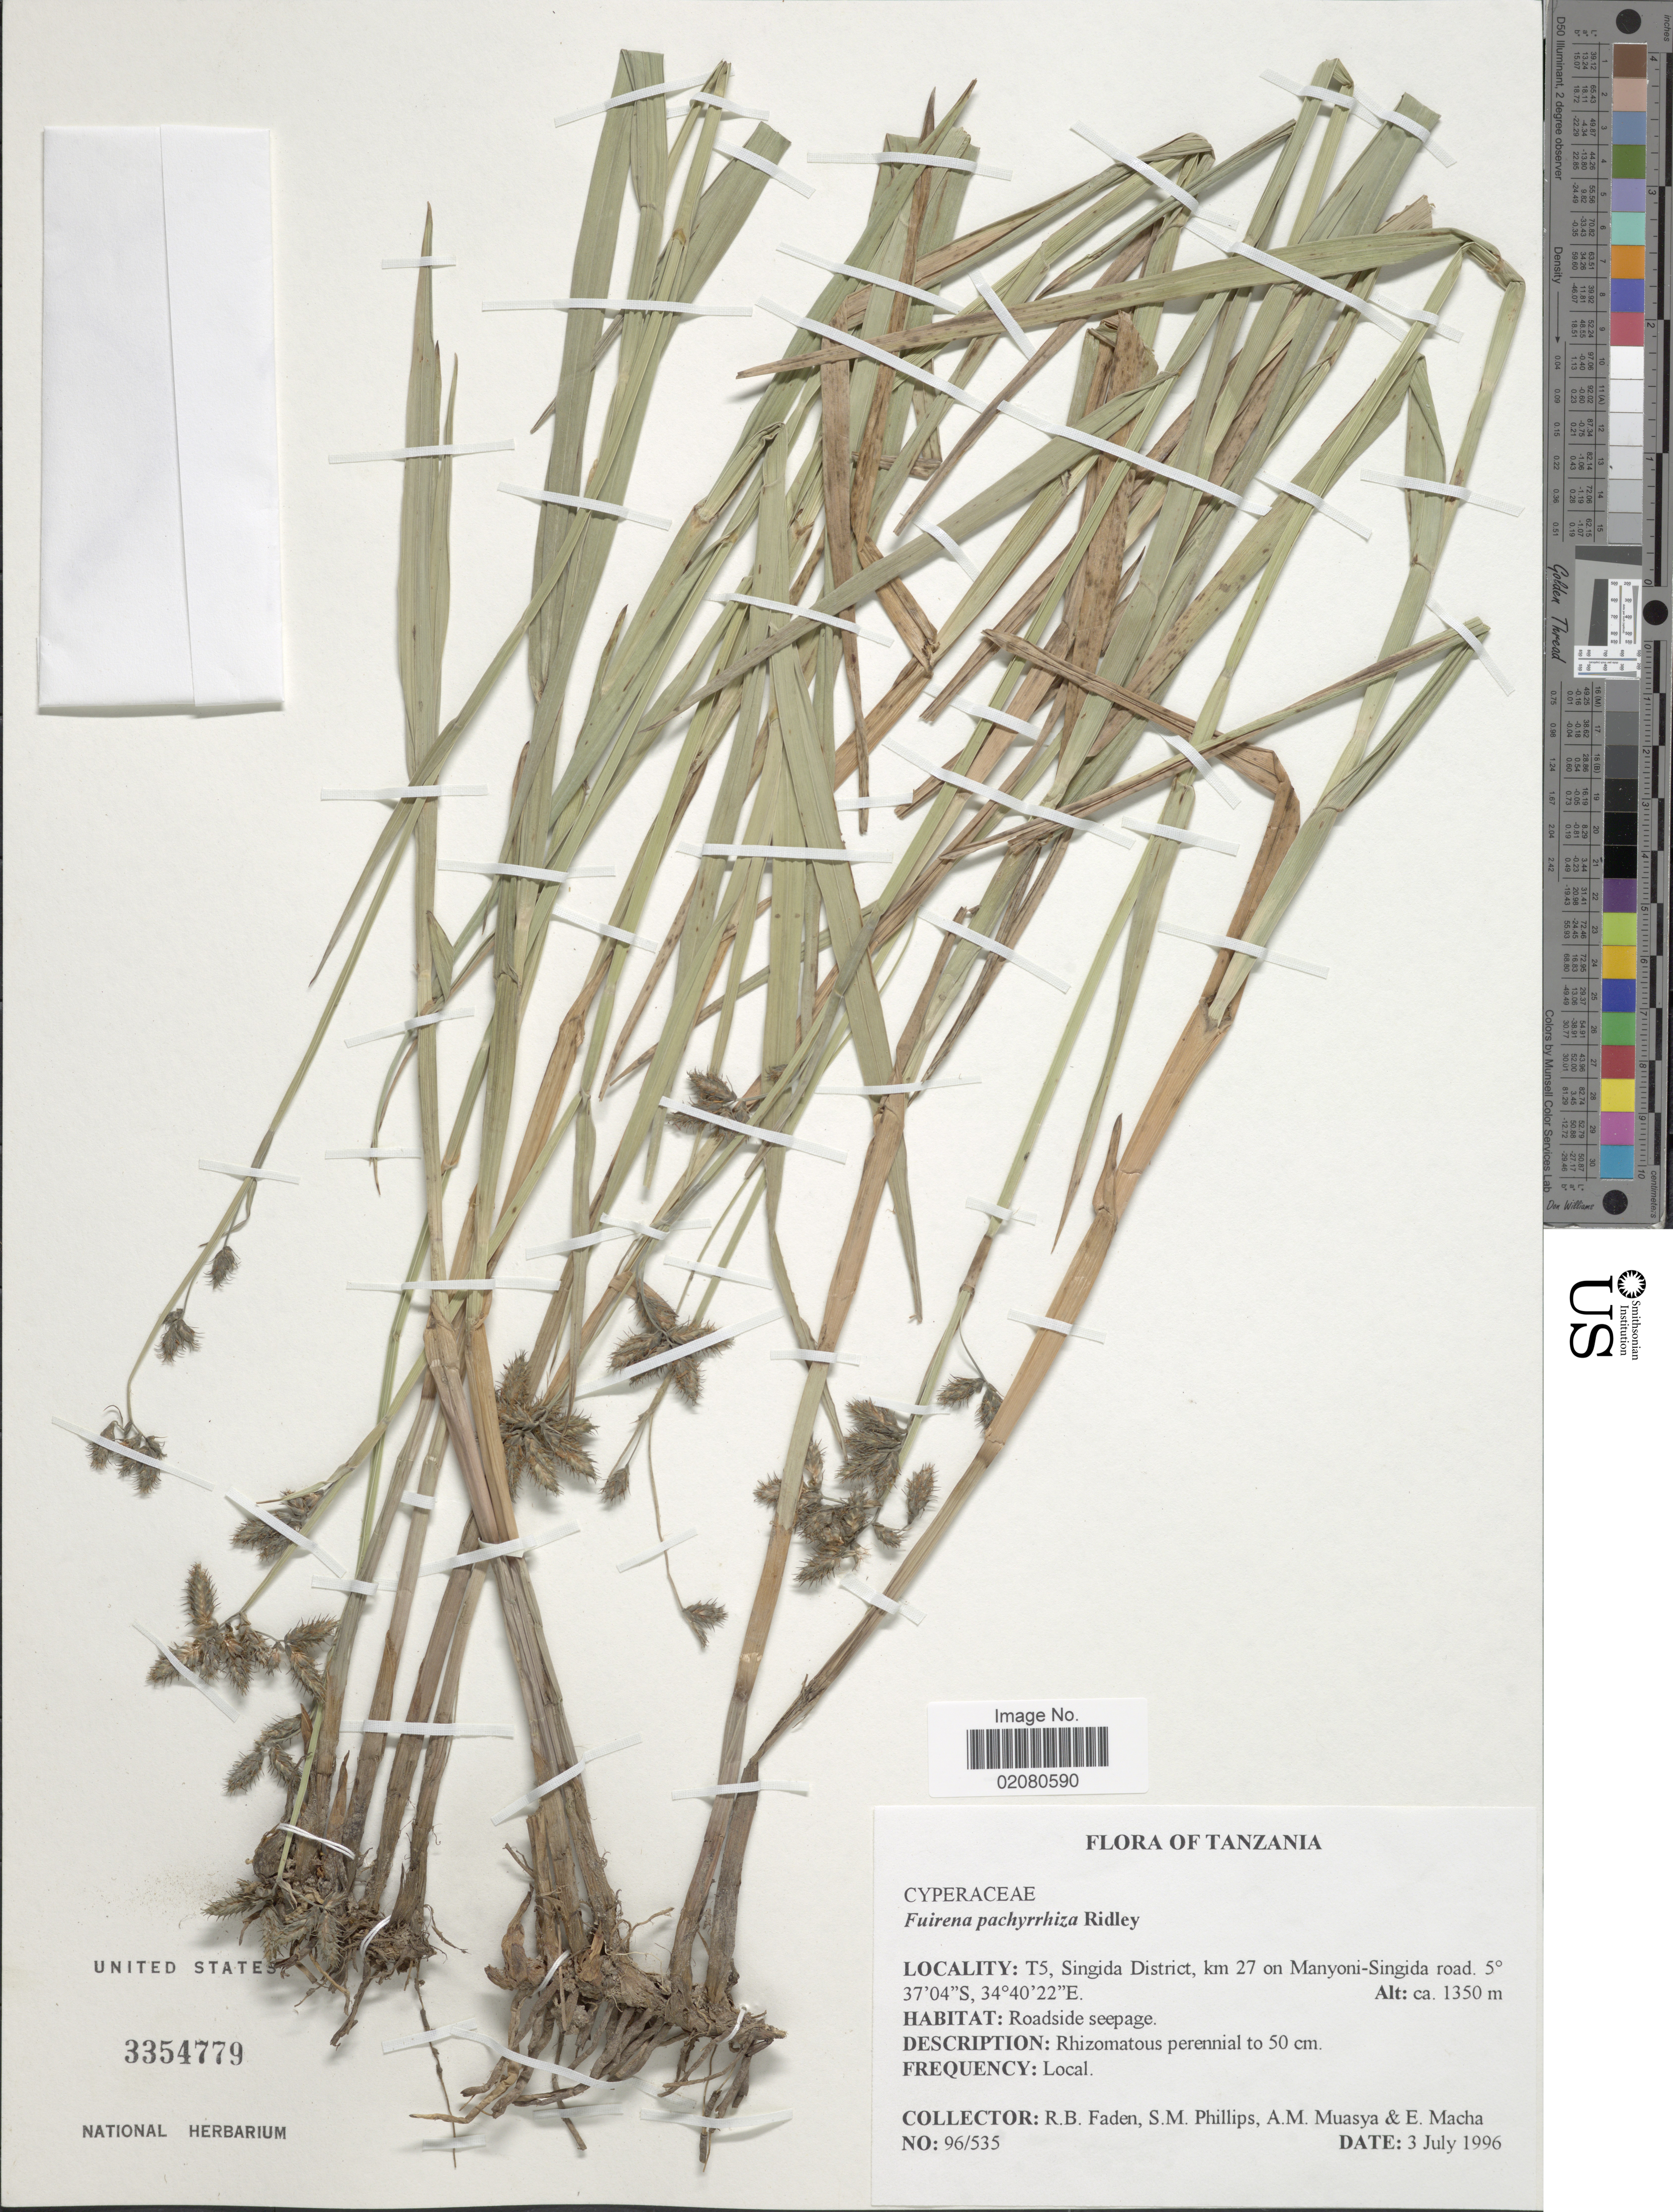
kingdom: Plantae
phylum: Tracheophyta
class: Liliopsida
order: Poales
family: Cyperaceae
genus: Fuirena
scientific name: Fuirena pachyrrhiza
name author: Ridl.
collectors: R. B. Faden, S. M. Phillips, A. Muasya & E. Macha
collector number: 96/535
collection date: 1996-07-03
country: Tanzania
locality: Tanzania: T5, Singida District, km 27 on Manyoni-Singida road.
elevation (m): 1350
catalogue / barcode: US 3354779